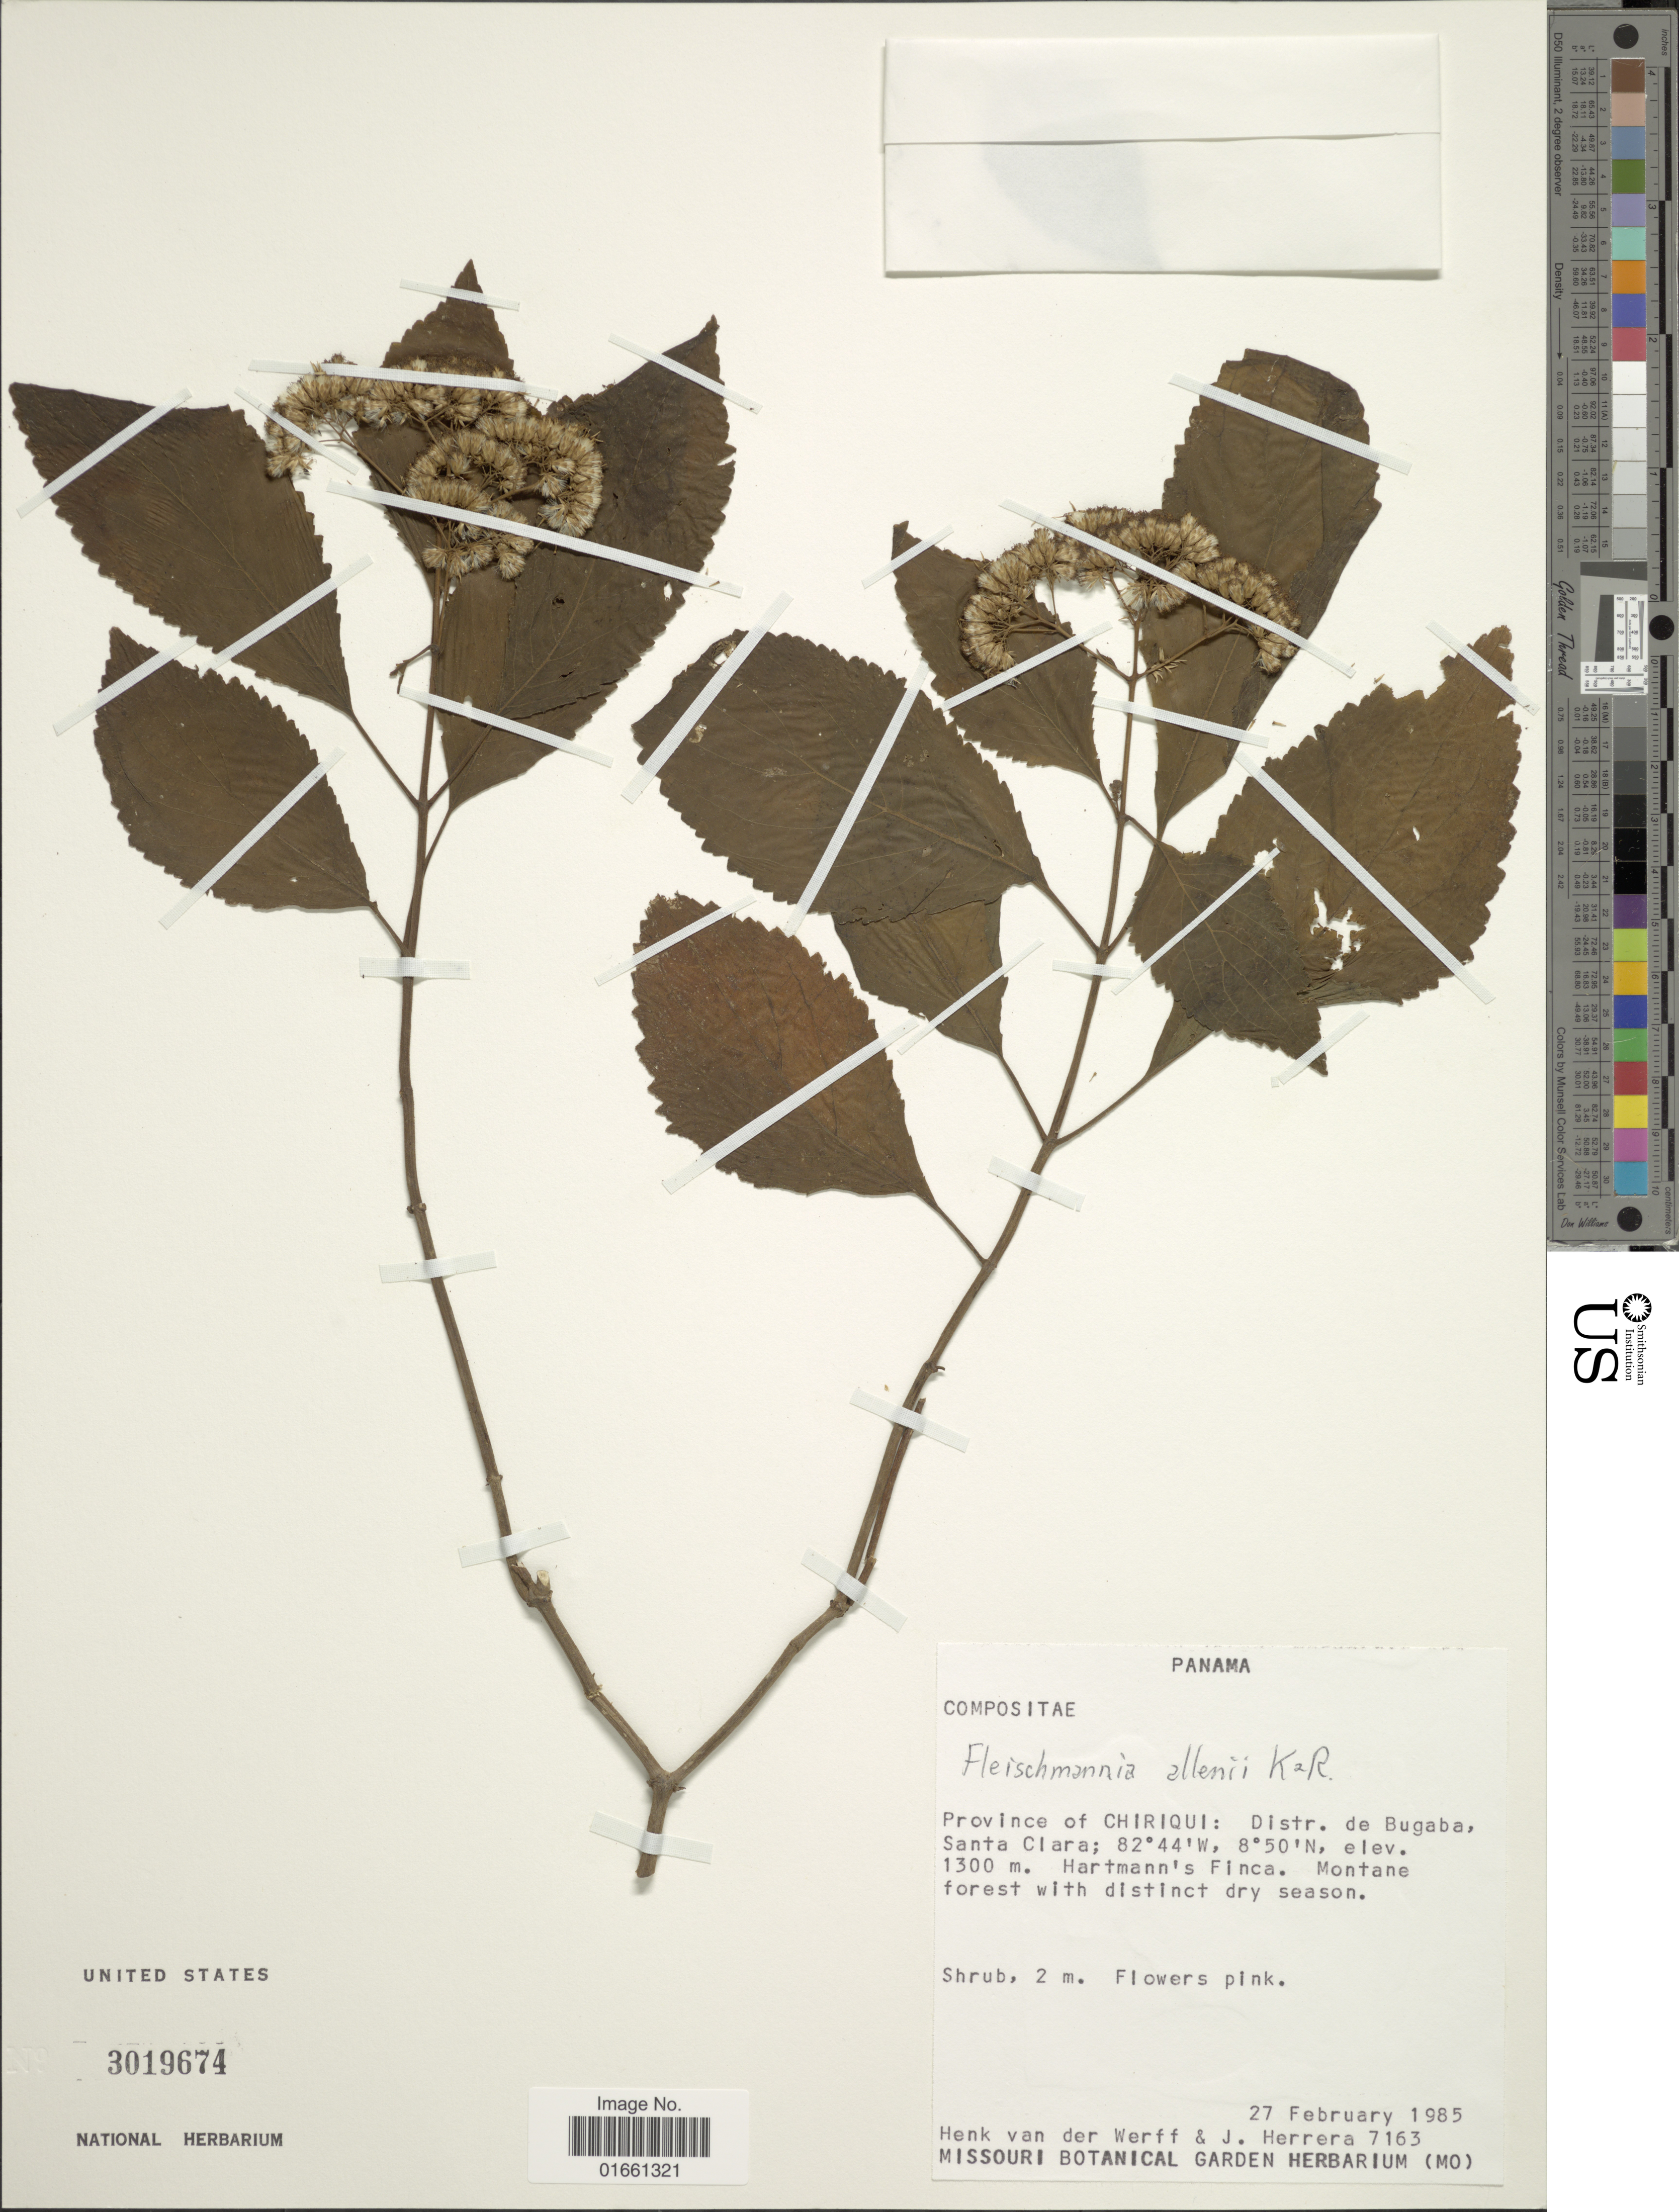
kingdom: Plantae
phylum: Tracheophyta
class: Magnoliopsida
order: Asterales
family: Asteraceae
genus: Fleischmannia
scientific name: Fleischmannia allenii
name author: R.M. King & H. Rob.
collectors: H. van der Werff & J. Herrera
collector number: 7163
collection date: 1985-02-27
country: Panama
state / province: Chiriqui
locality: Province of Chiriqui: Distr De Bugada, Santa Clara.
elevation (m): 1300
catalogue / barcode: US 3019674